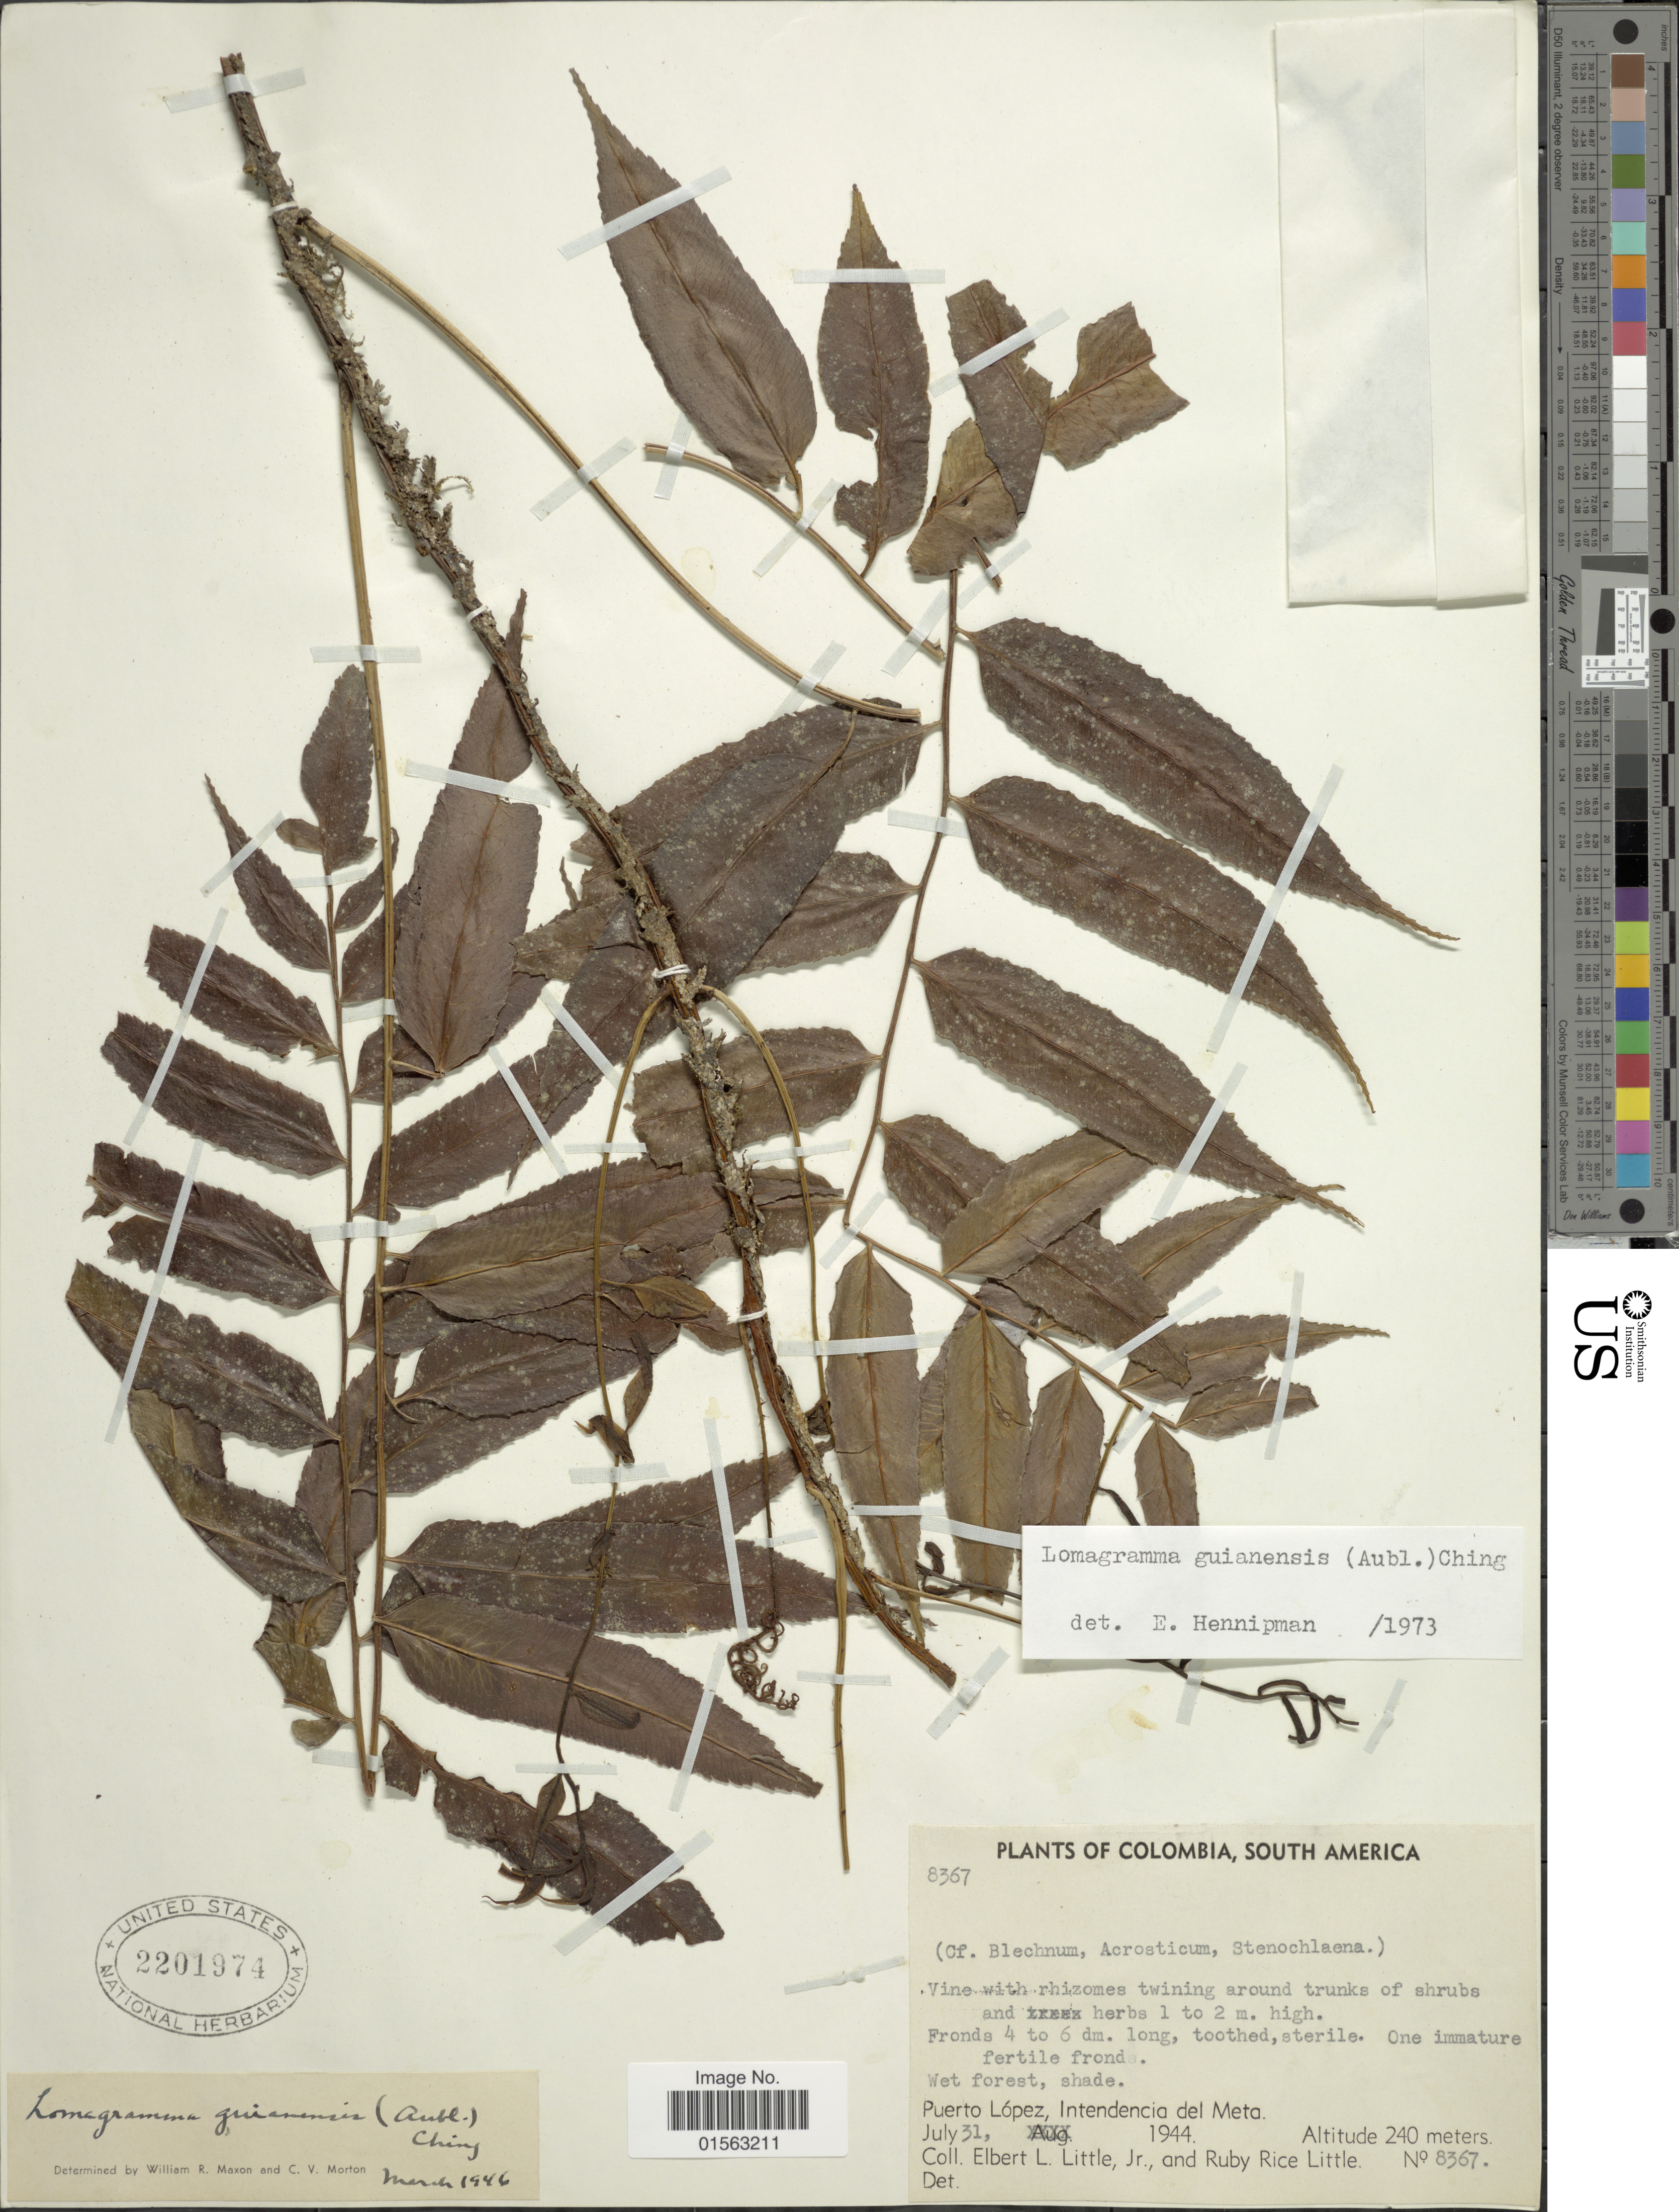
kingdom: Plantae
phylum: Tracheophyta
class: Polypodiopsida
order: Polypodiales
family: Dryopteridaceae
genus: Mickelia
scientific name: Mickelia guianensis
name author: (Aubl.) R.C. Moran et al.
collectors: E. L. Little & R. R. Little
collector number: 8367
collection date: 1944-07-31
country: Colombia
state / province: Meta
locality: Colombia, South America, wet forest, shade, Puerto López, Intendencia del Meta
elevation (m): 240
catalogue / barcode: US 2201974